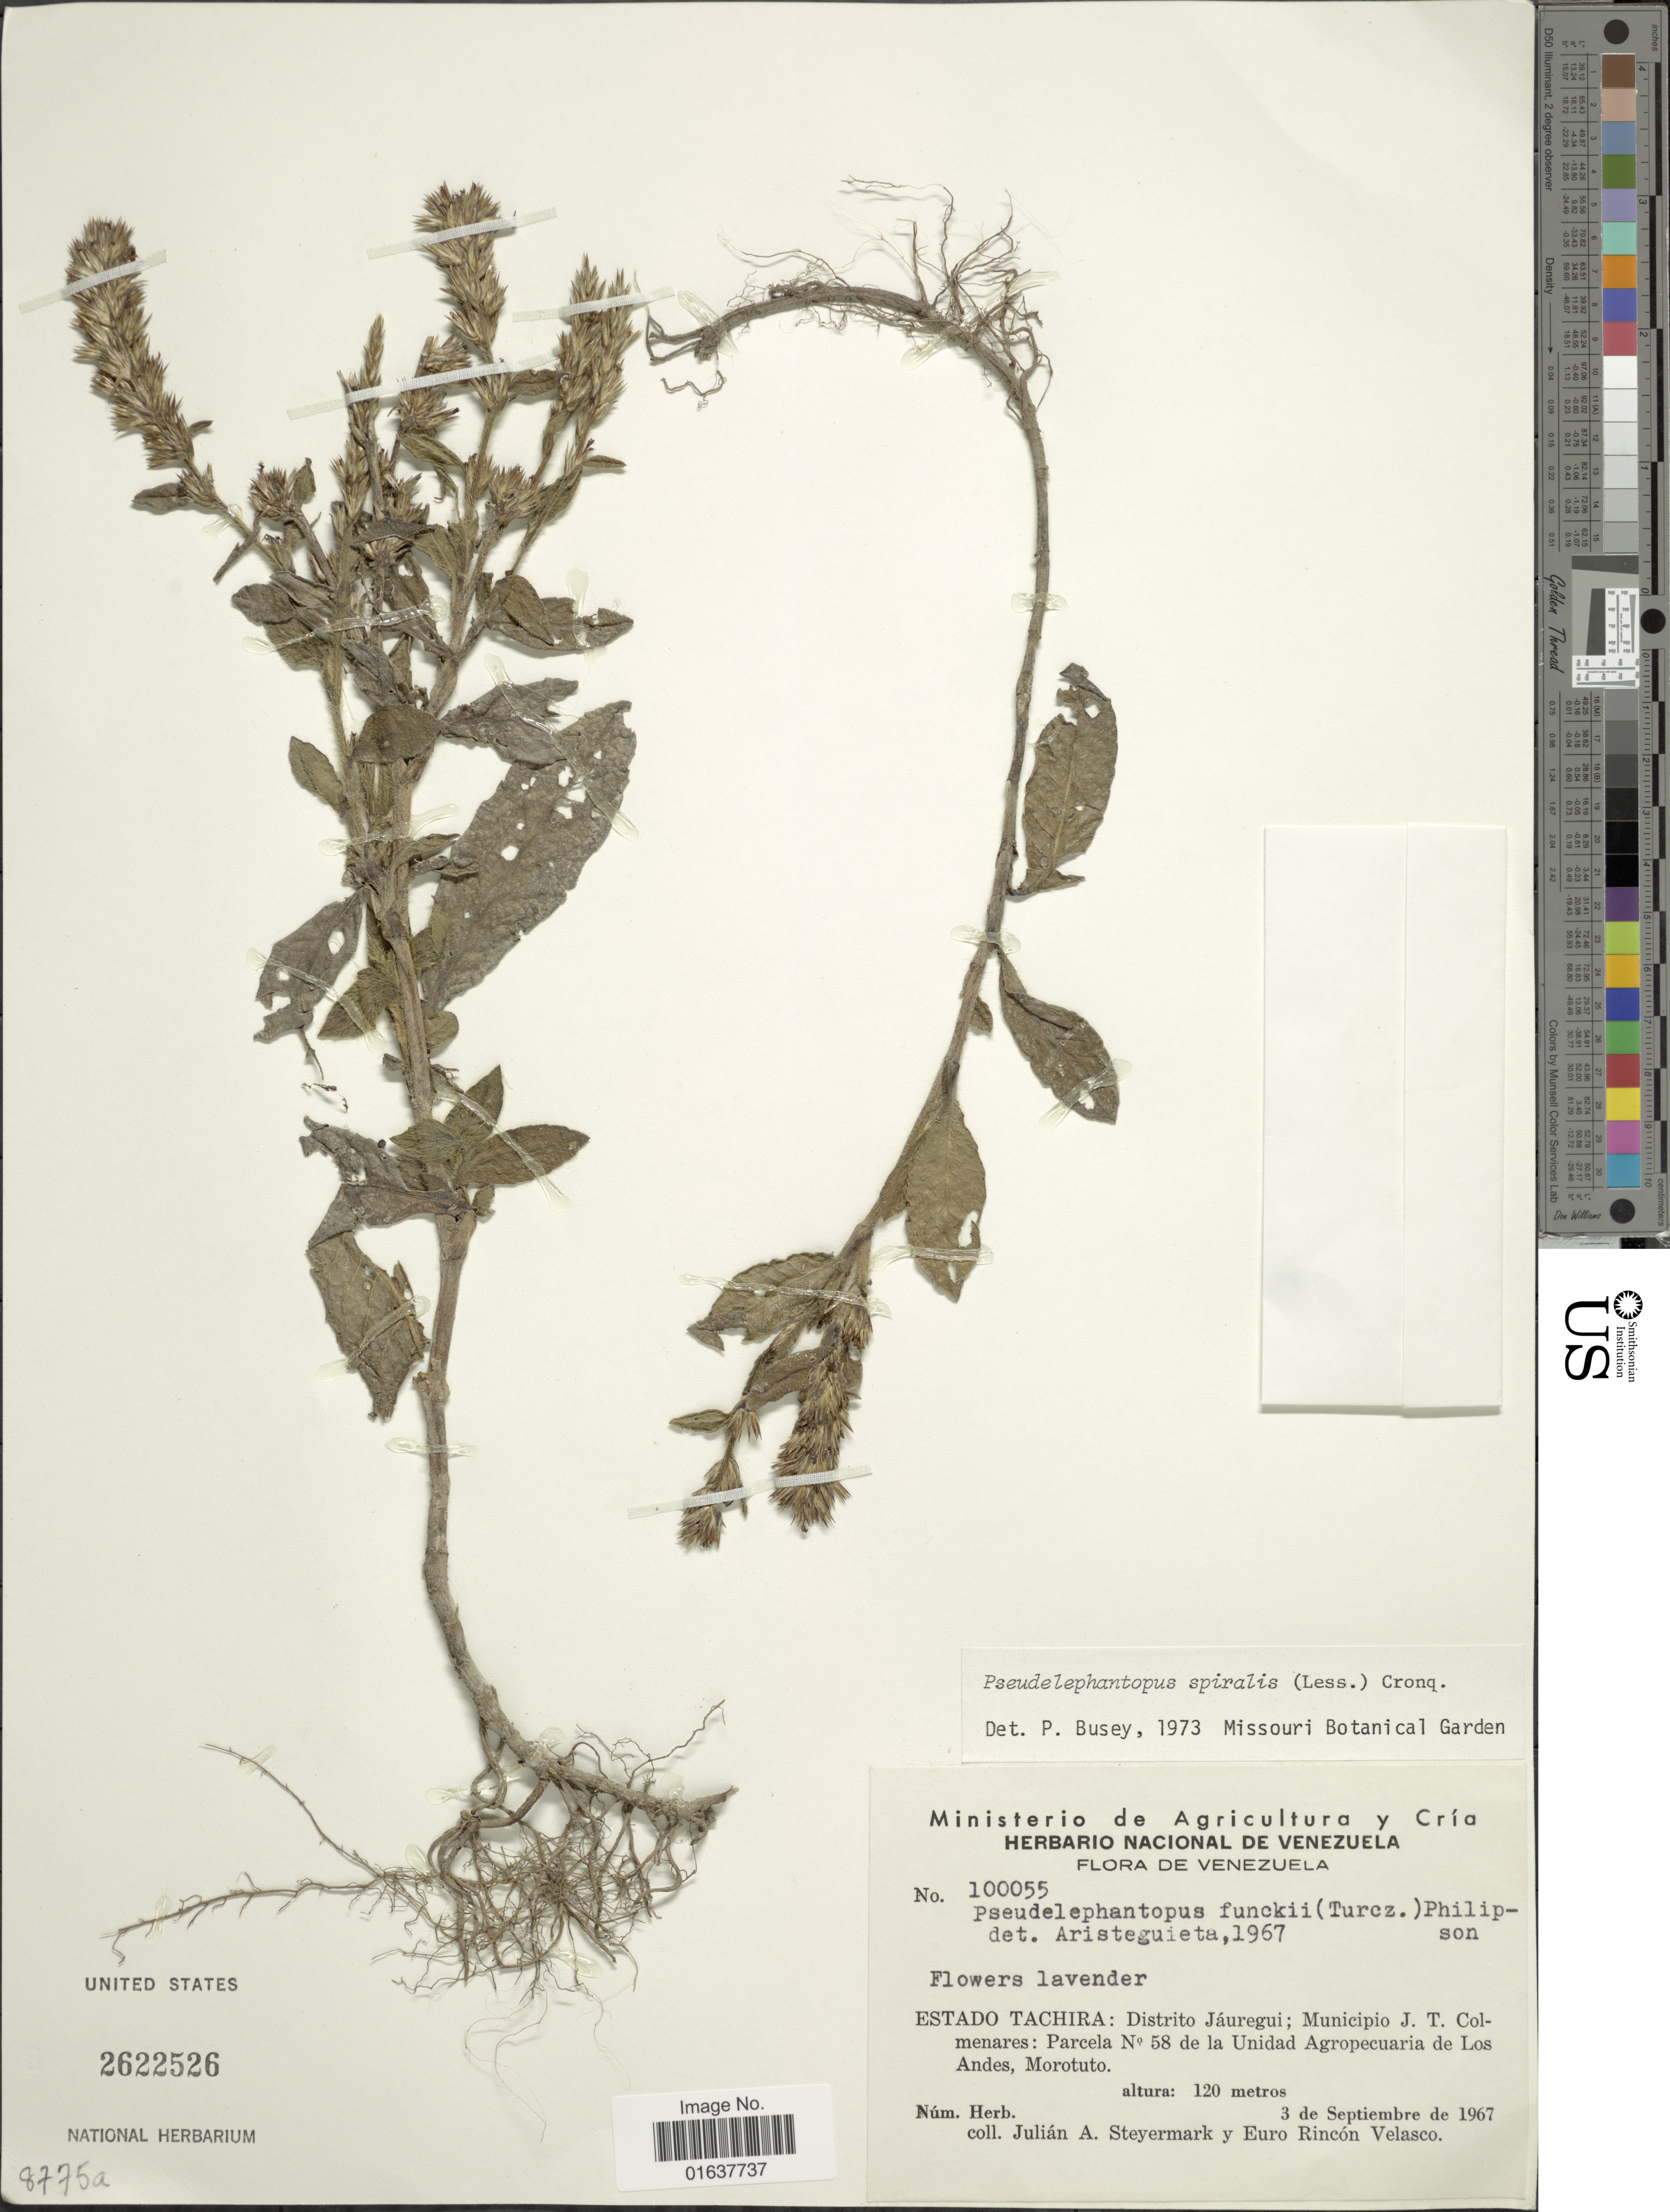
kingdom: Plantae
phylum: Tracheophyta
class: Magnoliopsida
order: Asterales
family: Asteraceae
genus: Pseudelephantopus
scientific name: Pseudelephantopus spiralis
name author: (Less.) Cronquist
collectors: J. Steyermark & E. Velasco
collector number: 100055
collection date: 1967-09-03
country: Venezuela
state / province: Tachira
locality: Distrito Jauregui: Municipio J.T. Colmenares: Parcela no. 58 de la Unidad Agropecuaria de Los Andes, Morotuto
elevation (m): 120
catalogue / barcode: US 2622526